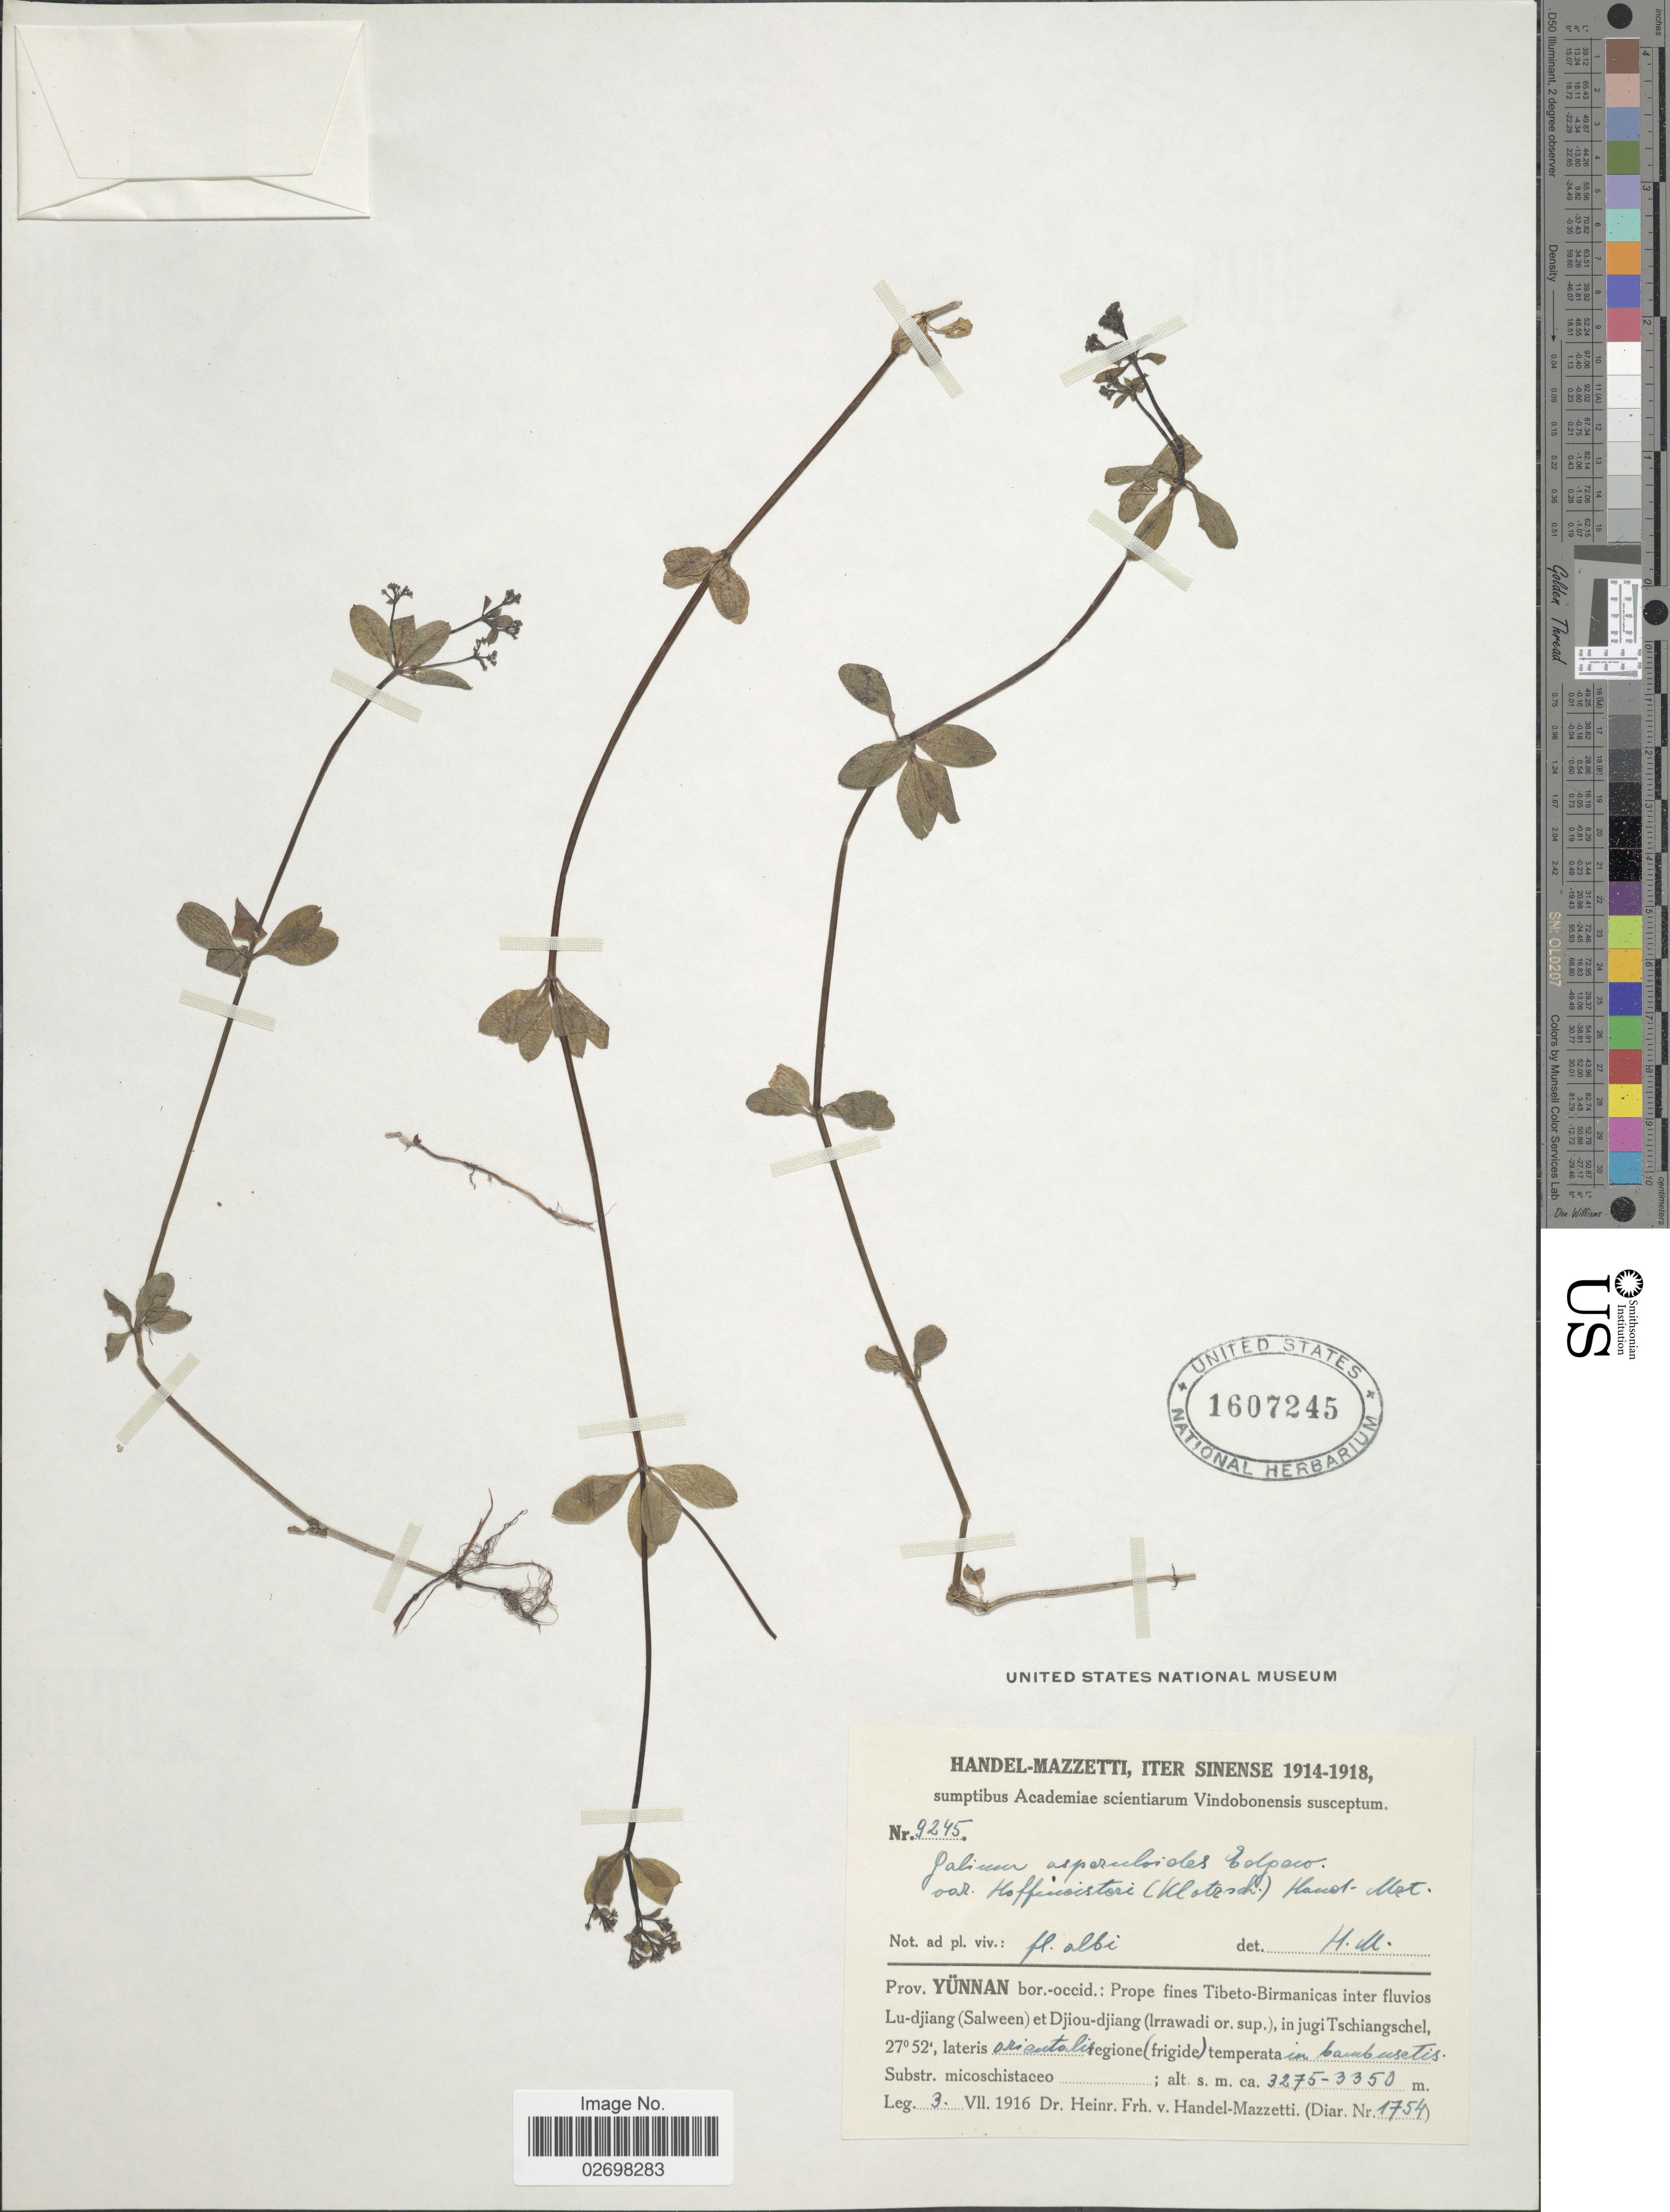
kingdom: Plantae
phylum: Tracheophyta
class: Magnoliopsida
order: Gentianales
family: Rubiaceae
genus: Galium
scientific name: Galium asperuloides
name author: Edgew.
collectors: H. Handel-Mazzetti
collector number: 1754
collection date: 1916-07-03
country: China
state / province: Yunnan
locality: Bor.-occid: Prope fines Tibeto-Birmanicas inter fluvios Lu-djiang (Salween) et Djiou-djiang (Irrawadi or. sup.), in jugi Tschiangschel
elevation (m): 3275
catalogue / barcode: US 1607245